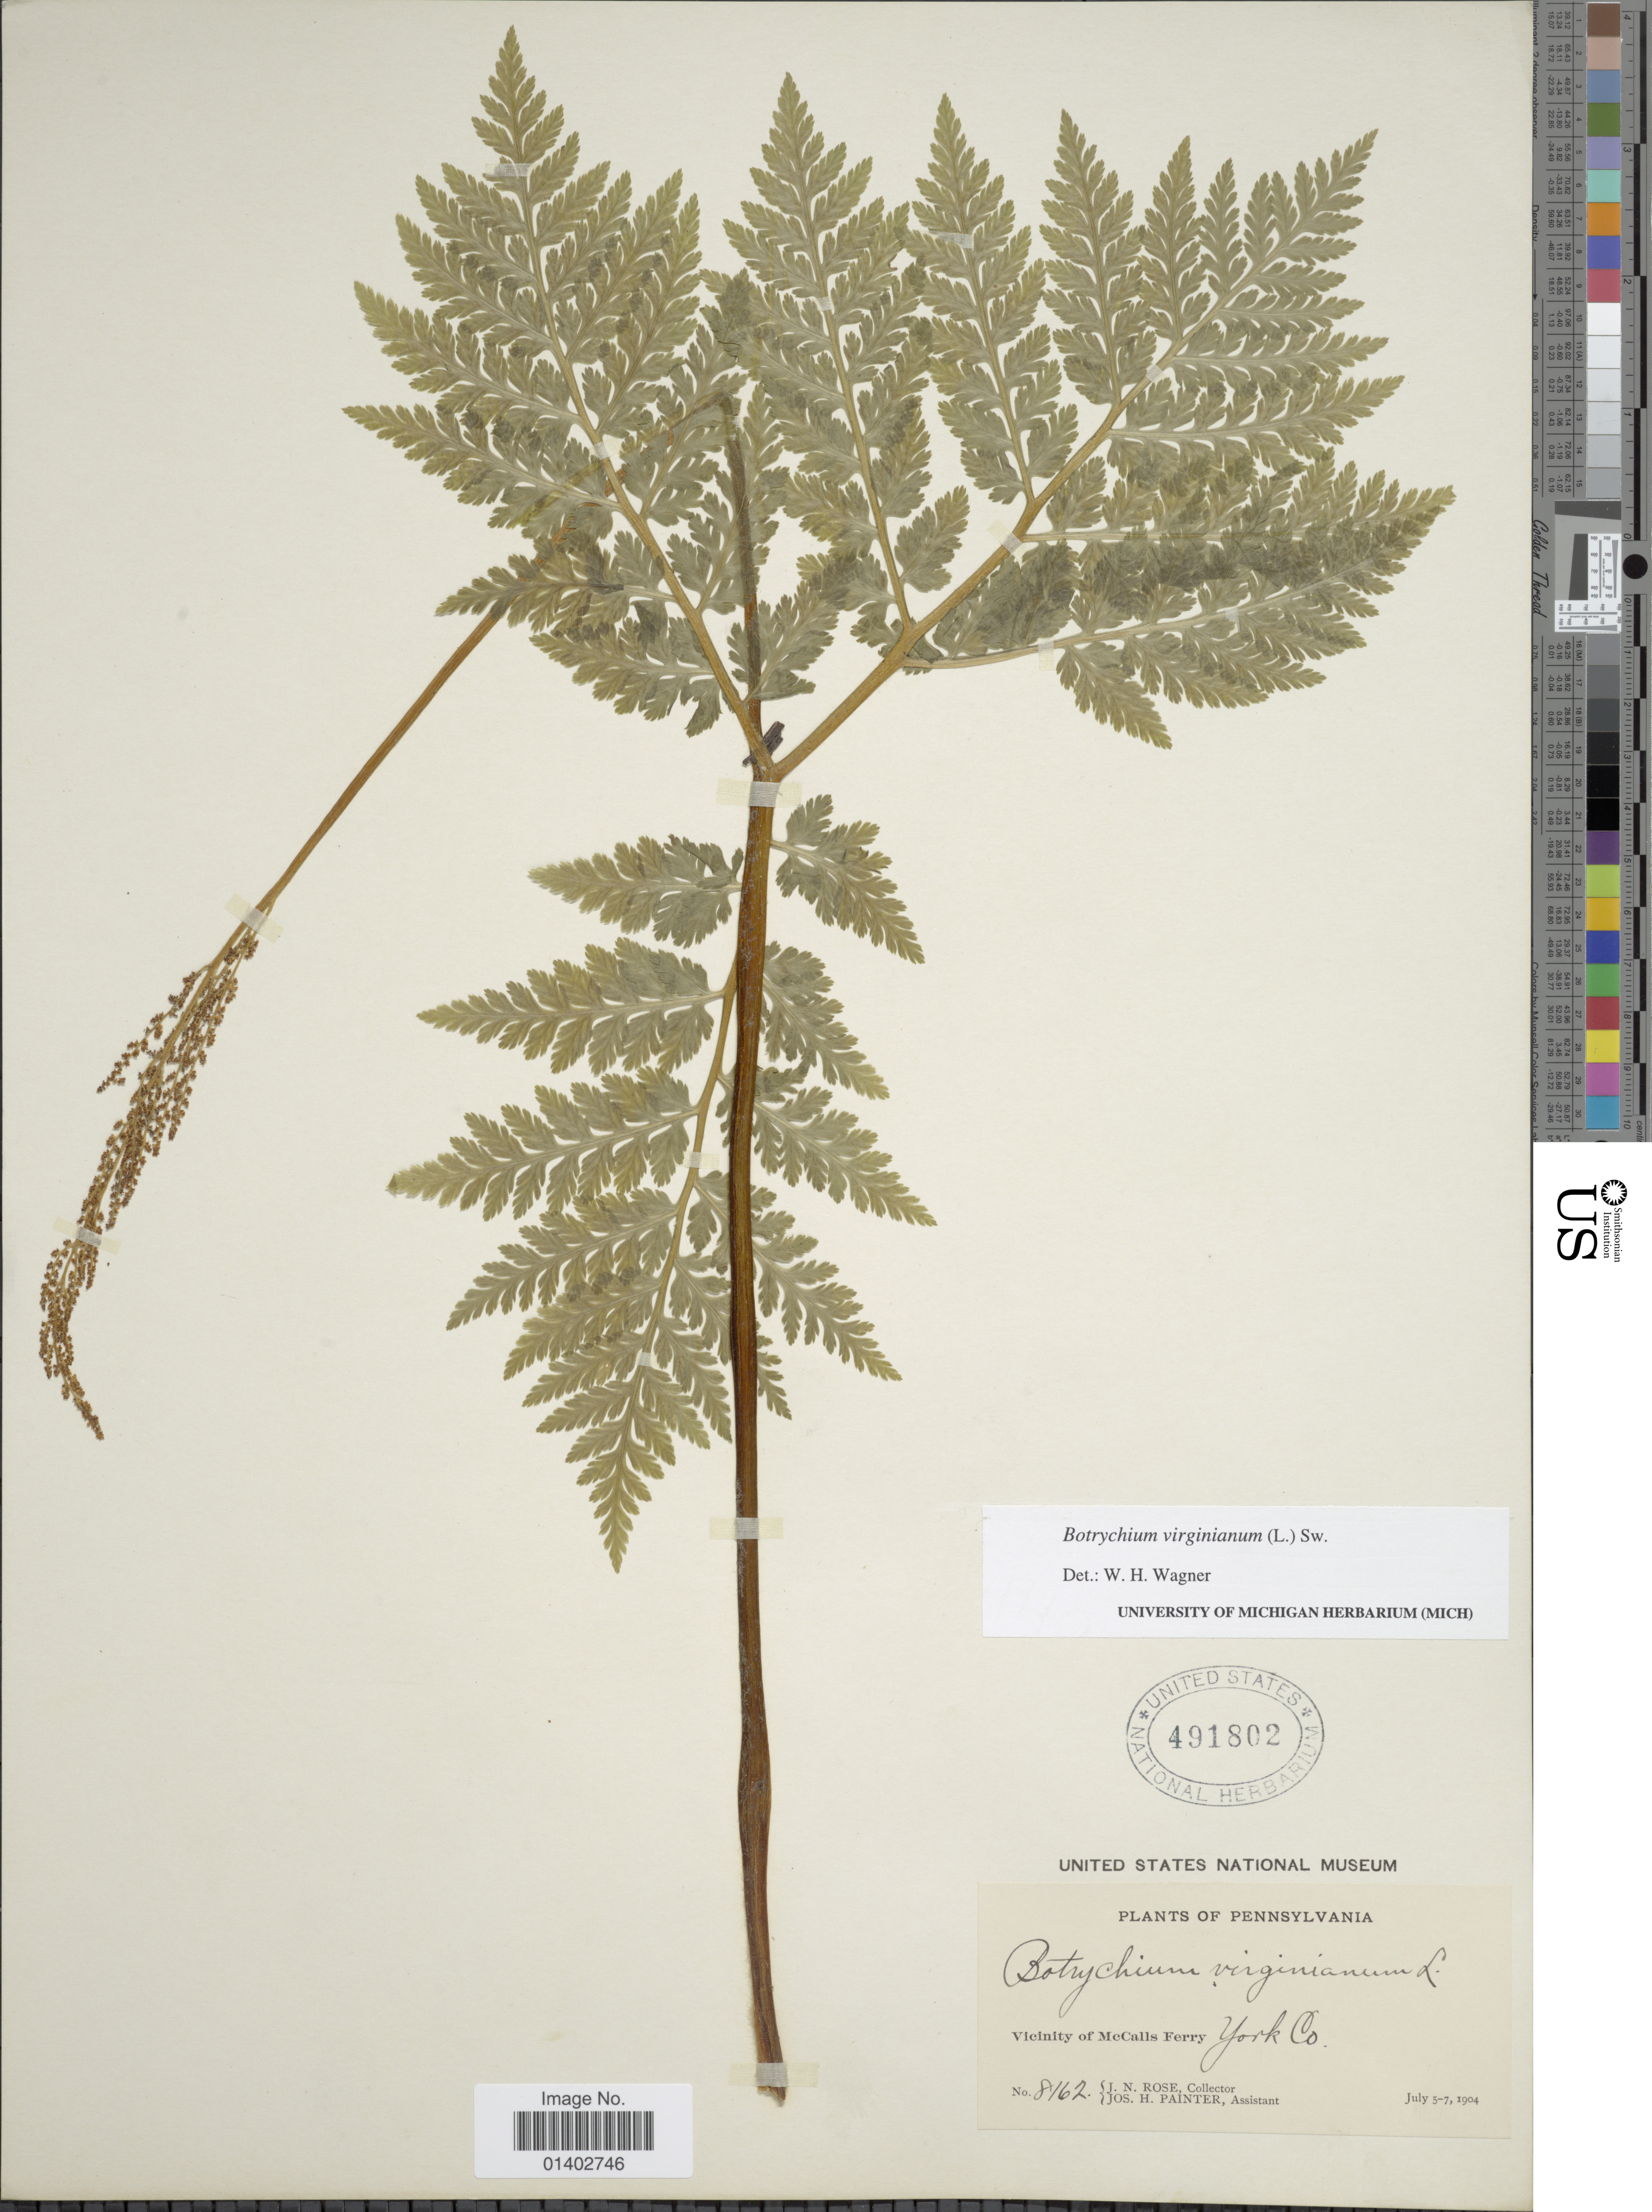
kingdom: Plantae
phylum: Tracheophyta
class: Polypodiopsida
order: Ophioglossales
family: Ophioglossaceae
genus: Botrychium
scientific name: Botrychium virginianum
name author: (L.) Sw.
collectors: J. N. Rose & J. H. Painter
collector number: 8162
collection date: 1904-07-05/1904-07-07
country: United States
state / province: Pennsylvania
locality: Vicinity of McCalls Ferry York Co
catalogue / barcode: US 491802